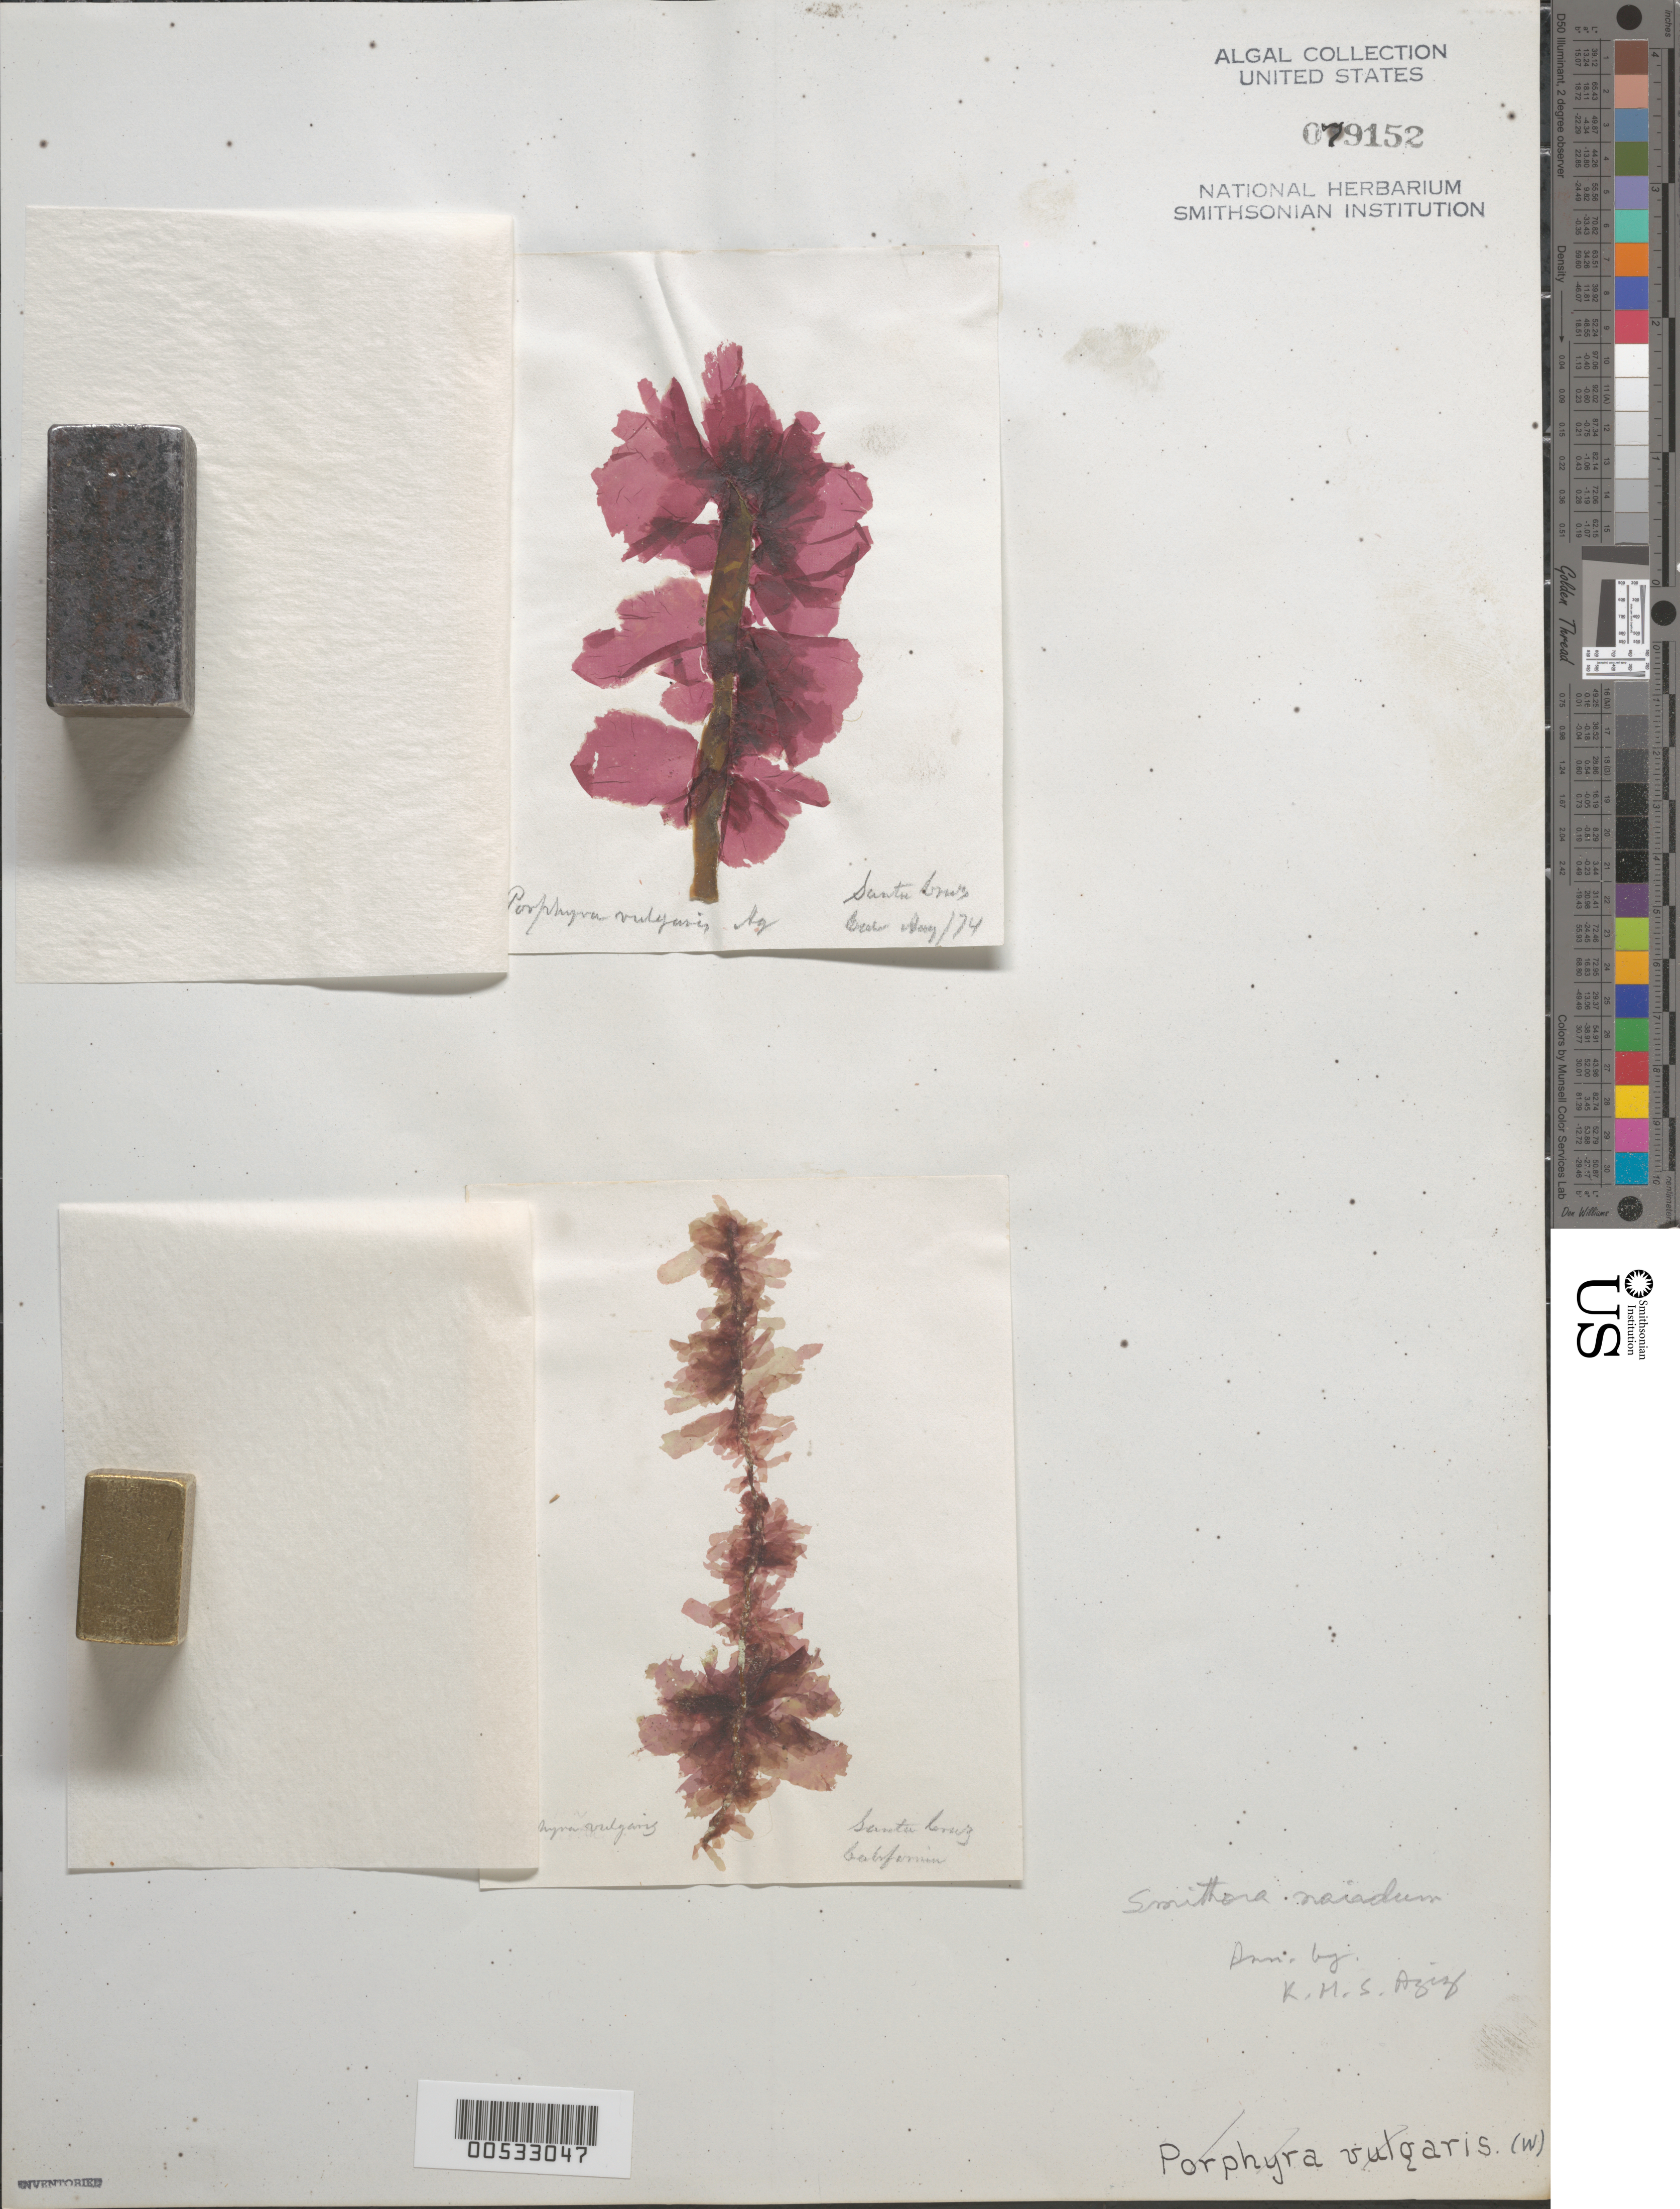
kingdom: Plantae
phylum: Rhodophyta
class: Compsopogonophyceae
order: Erythropeltidales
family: Erythrotrichiaceae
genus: Smithora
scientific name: Smithora naiadum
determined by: Aziz, K. M. S.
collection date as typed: Aug 1874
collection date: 1874-08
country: United States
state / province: California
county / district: Santa Cruz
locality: Santa Cruz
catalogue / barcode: US 79152